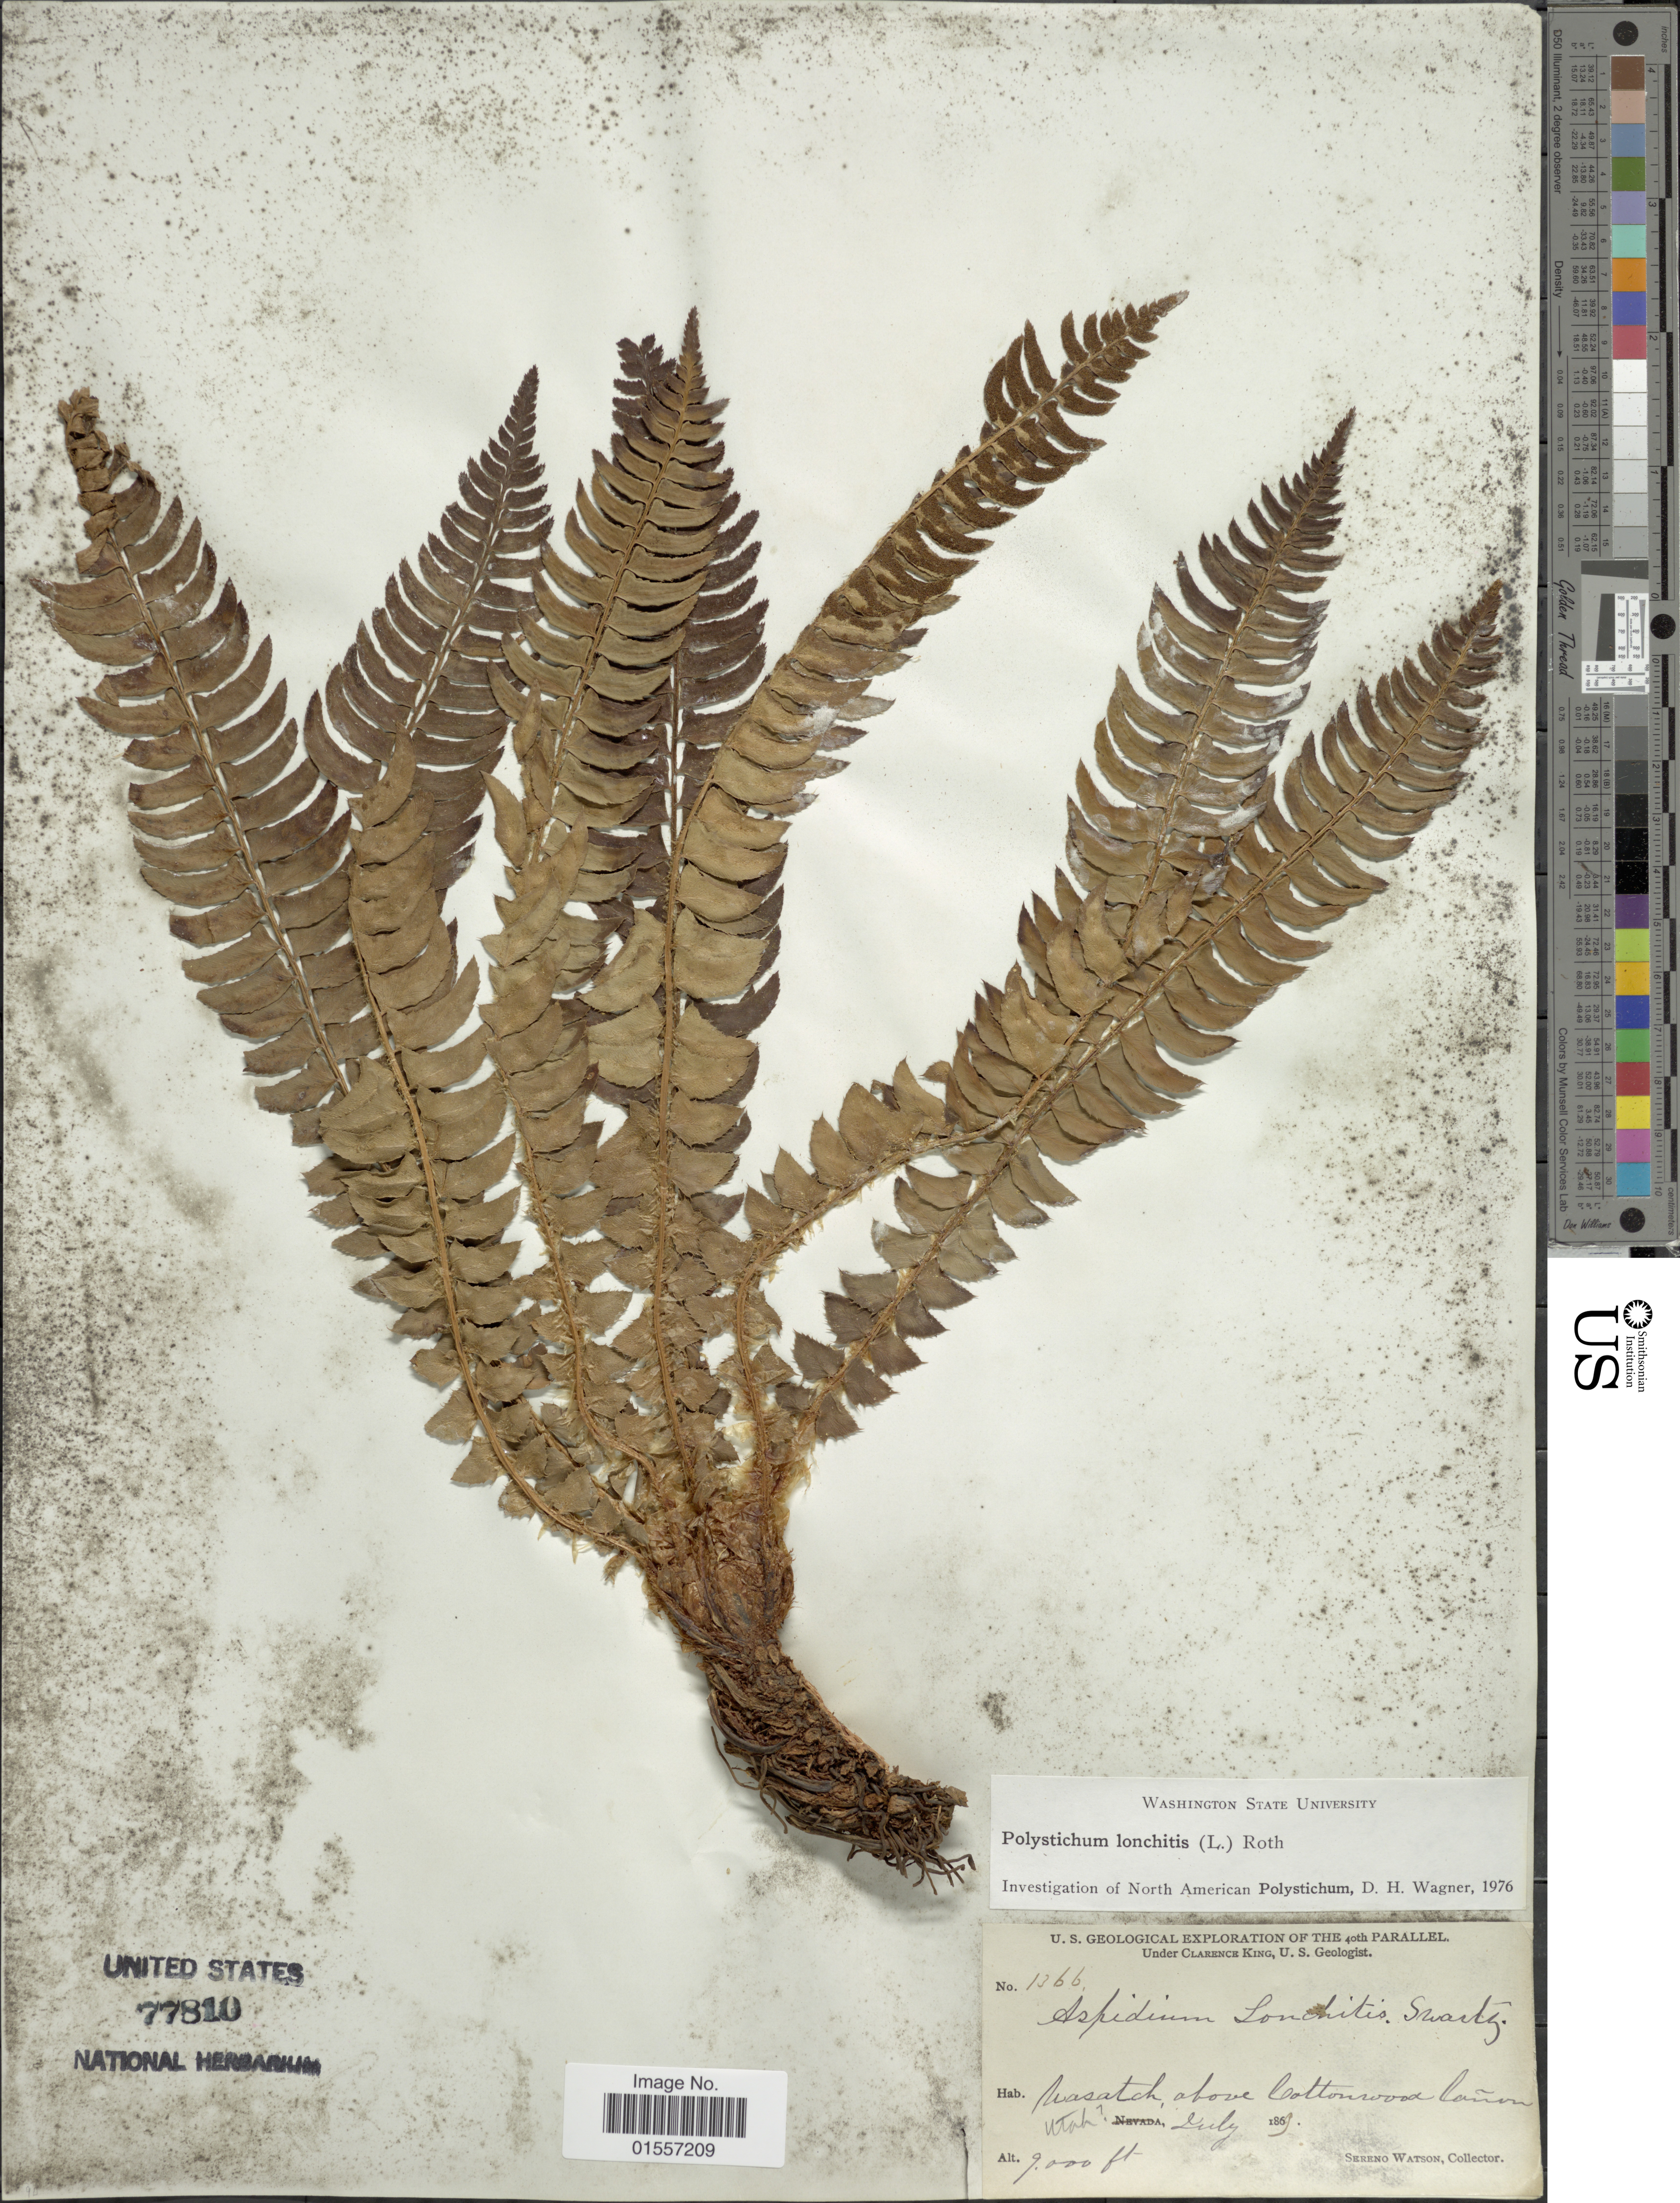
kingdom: Plantae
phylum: Tracheophyta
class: Polypodiopsida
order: Polypodiales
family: Dryopteridaceae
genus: Polystichum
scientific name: Polystichum lonchitis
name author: (Roth) L.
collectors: S. Watson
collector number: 1366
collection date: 1869-07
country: United States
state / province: Utah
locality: Nasatch above Cottonwood Cañon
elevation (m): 2743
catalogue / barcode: US 77810